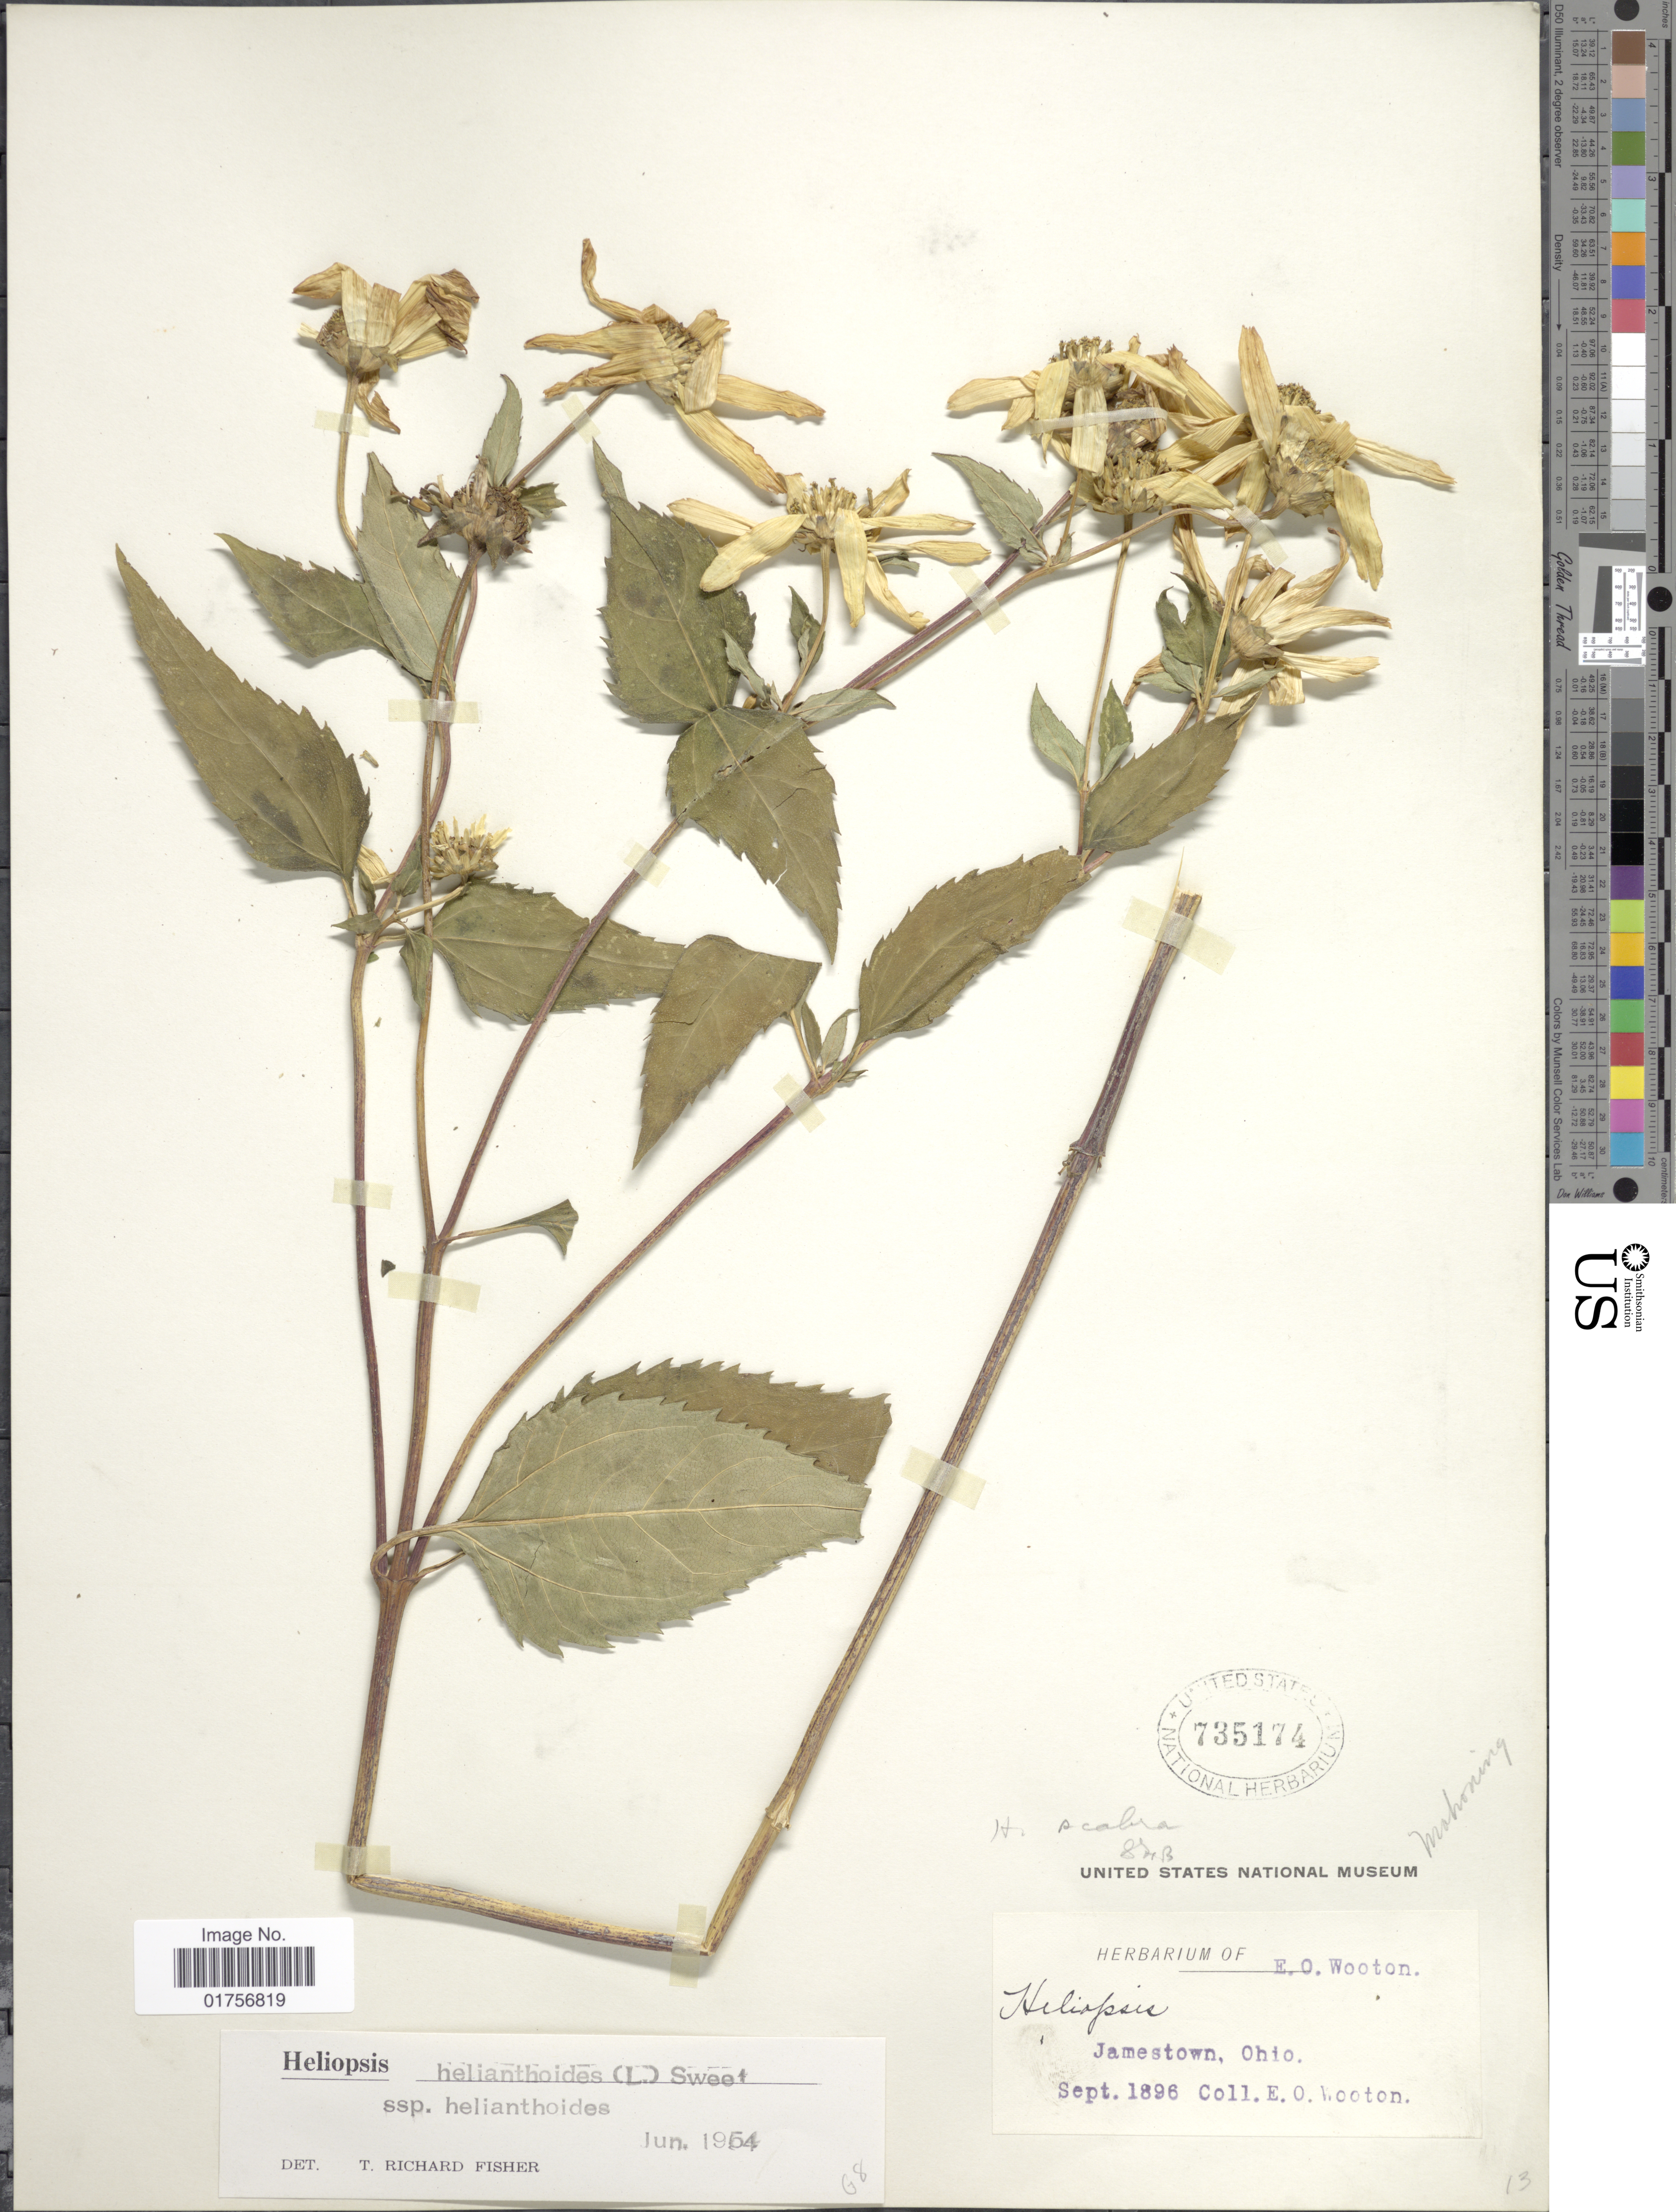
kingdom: Plantae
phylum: Tracheophyta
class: Magnoliopsida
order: Asterales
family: Asteraceae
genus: Heliopsis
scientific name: Heliopsis helianthoides subsp. helianthoides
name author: (L.) Sweet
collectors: E. O. Wooton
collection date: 1896-09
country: United States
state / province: Ohio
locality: Jamestown, Ohio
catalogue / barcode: US 735174